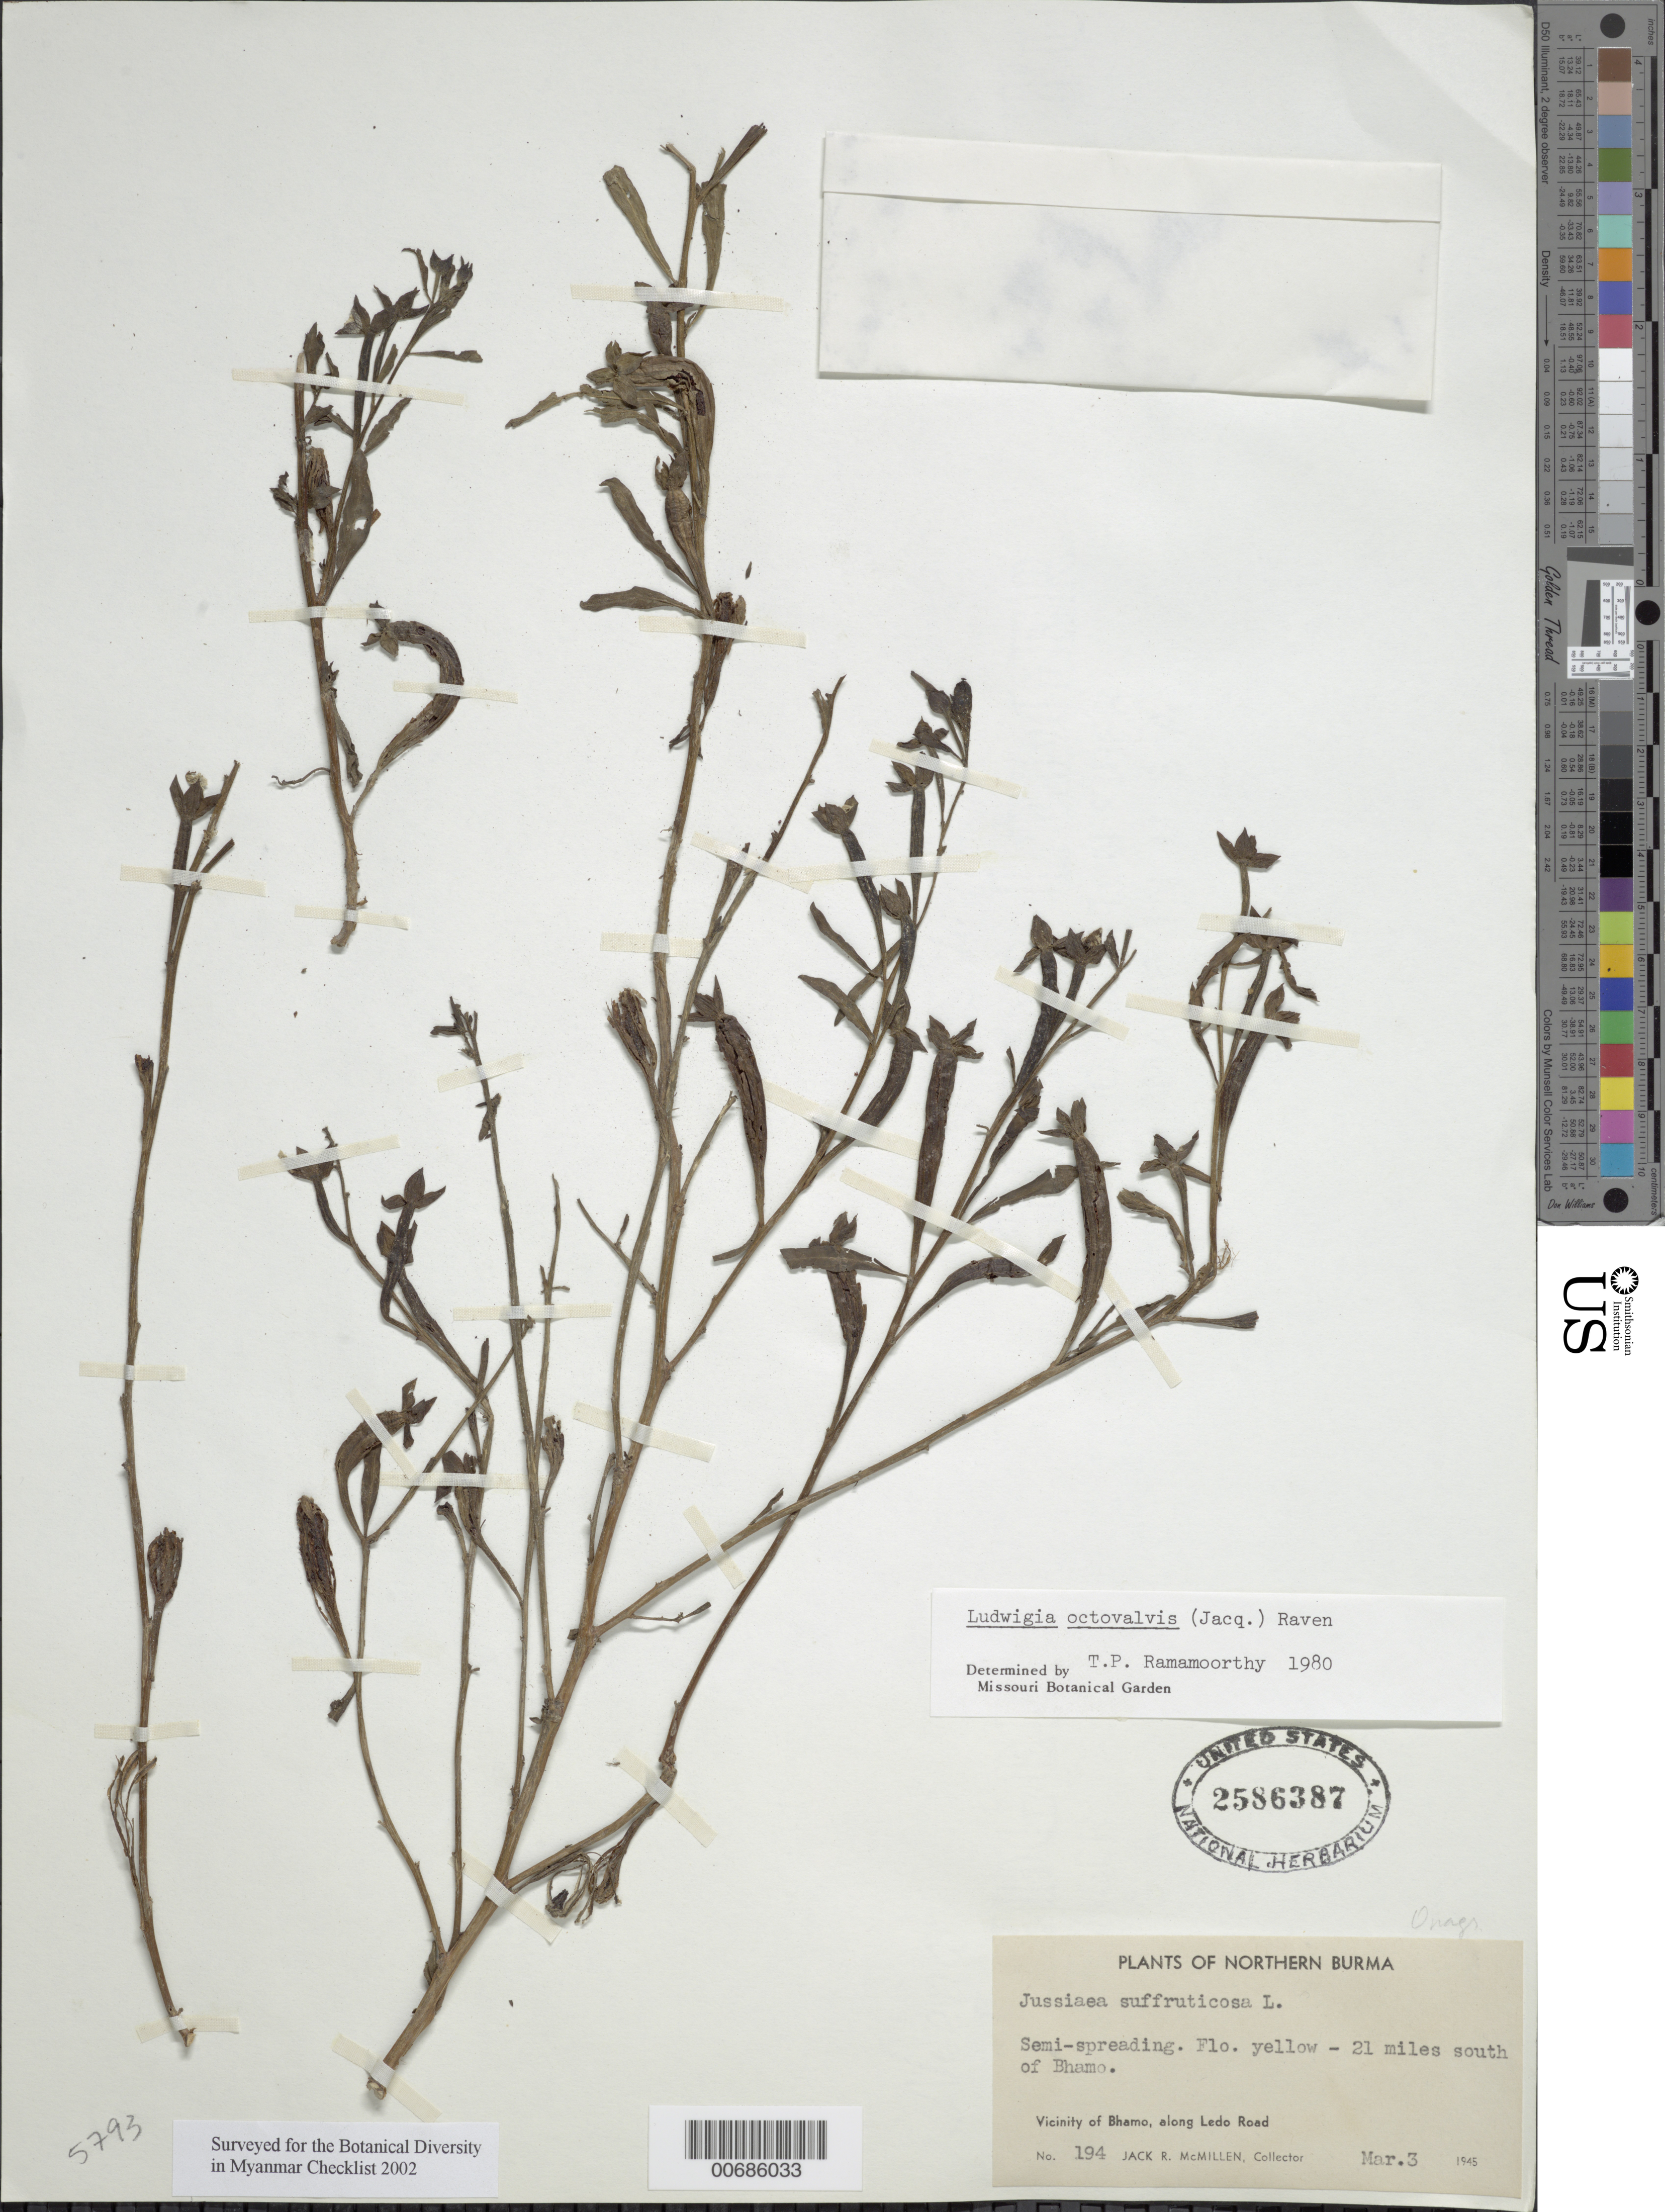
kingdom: Plantae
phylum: Tracheophyta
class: Magnoliopsida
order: Myrtales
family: Onagraceae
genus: Ludwigia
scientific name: Ludwigia octovalvis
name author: (Jacq.) P.H. Raven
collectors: J. McMillen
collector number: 194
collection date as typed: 03 Mar 1945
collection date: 1945-03-03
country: Myanmar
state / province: Kachin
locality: Bhamo, 21 mi. S, Ledo Road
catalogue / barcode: US 2586387